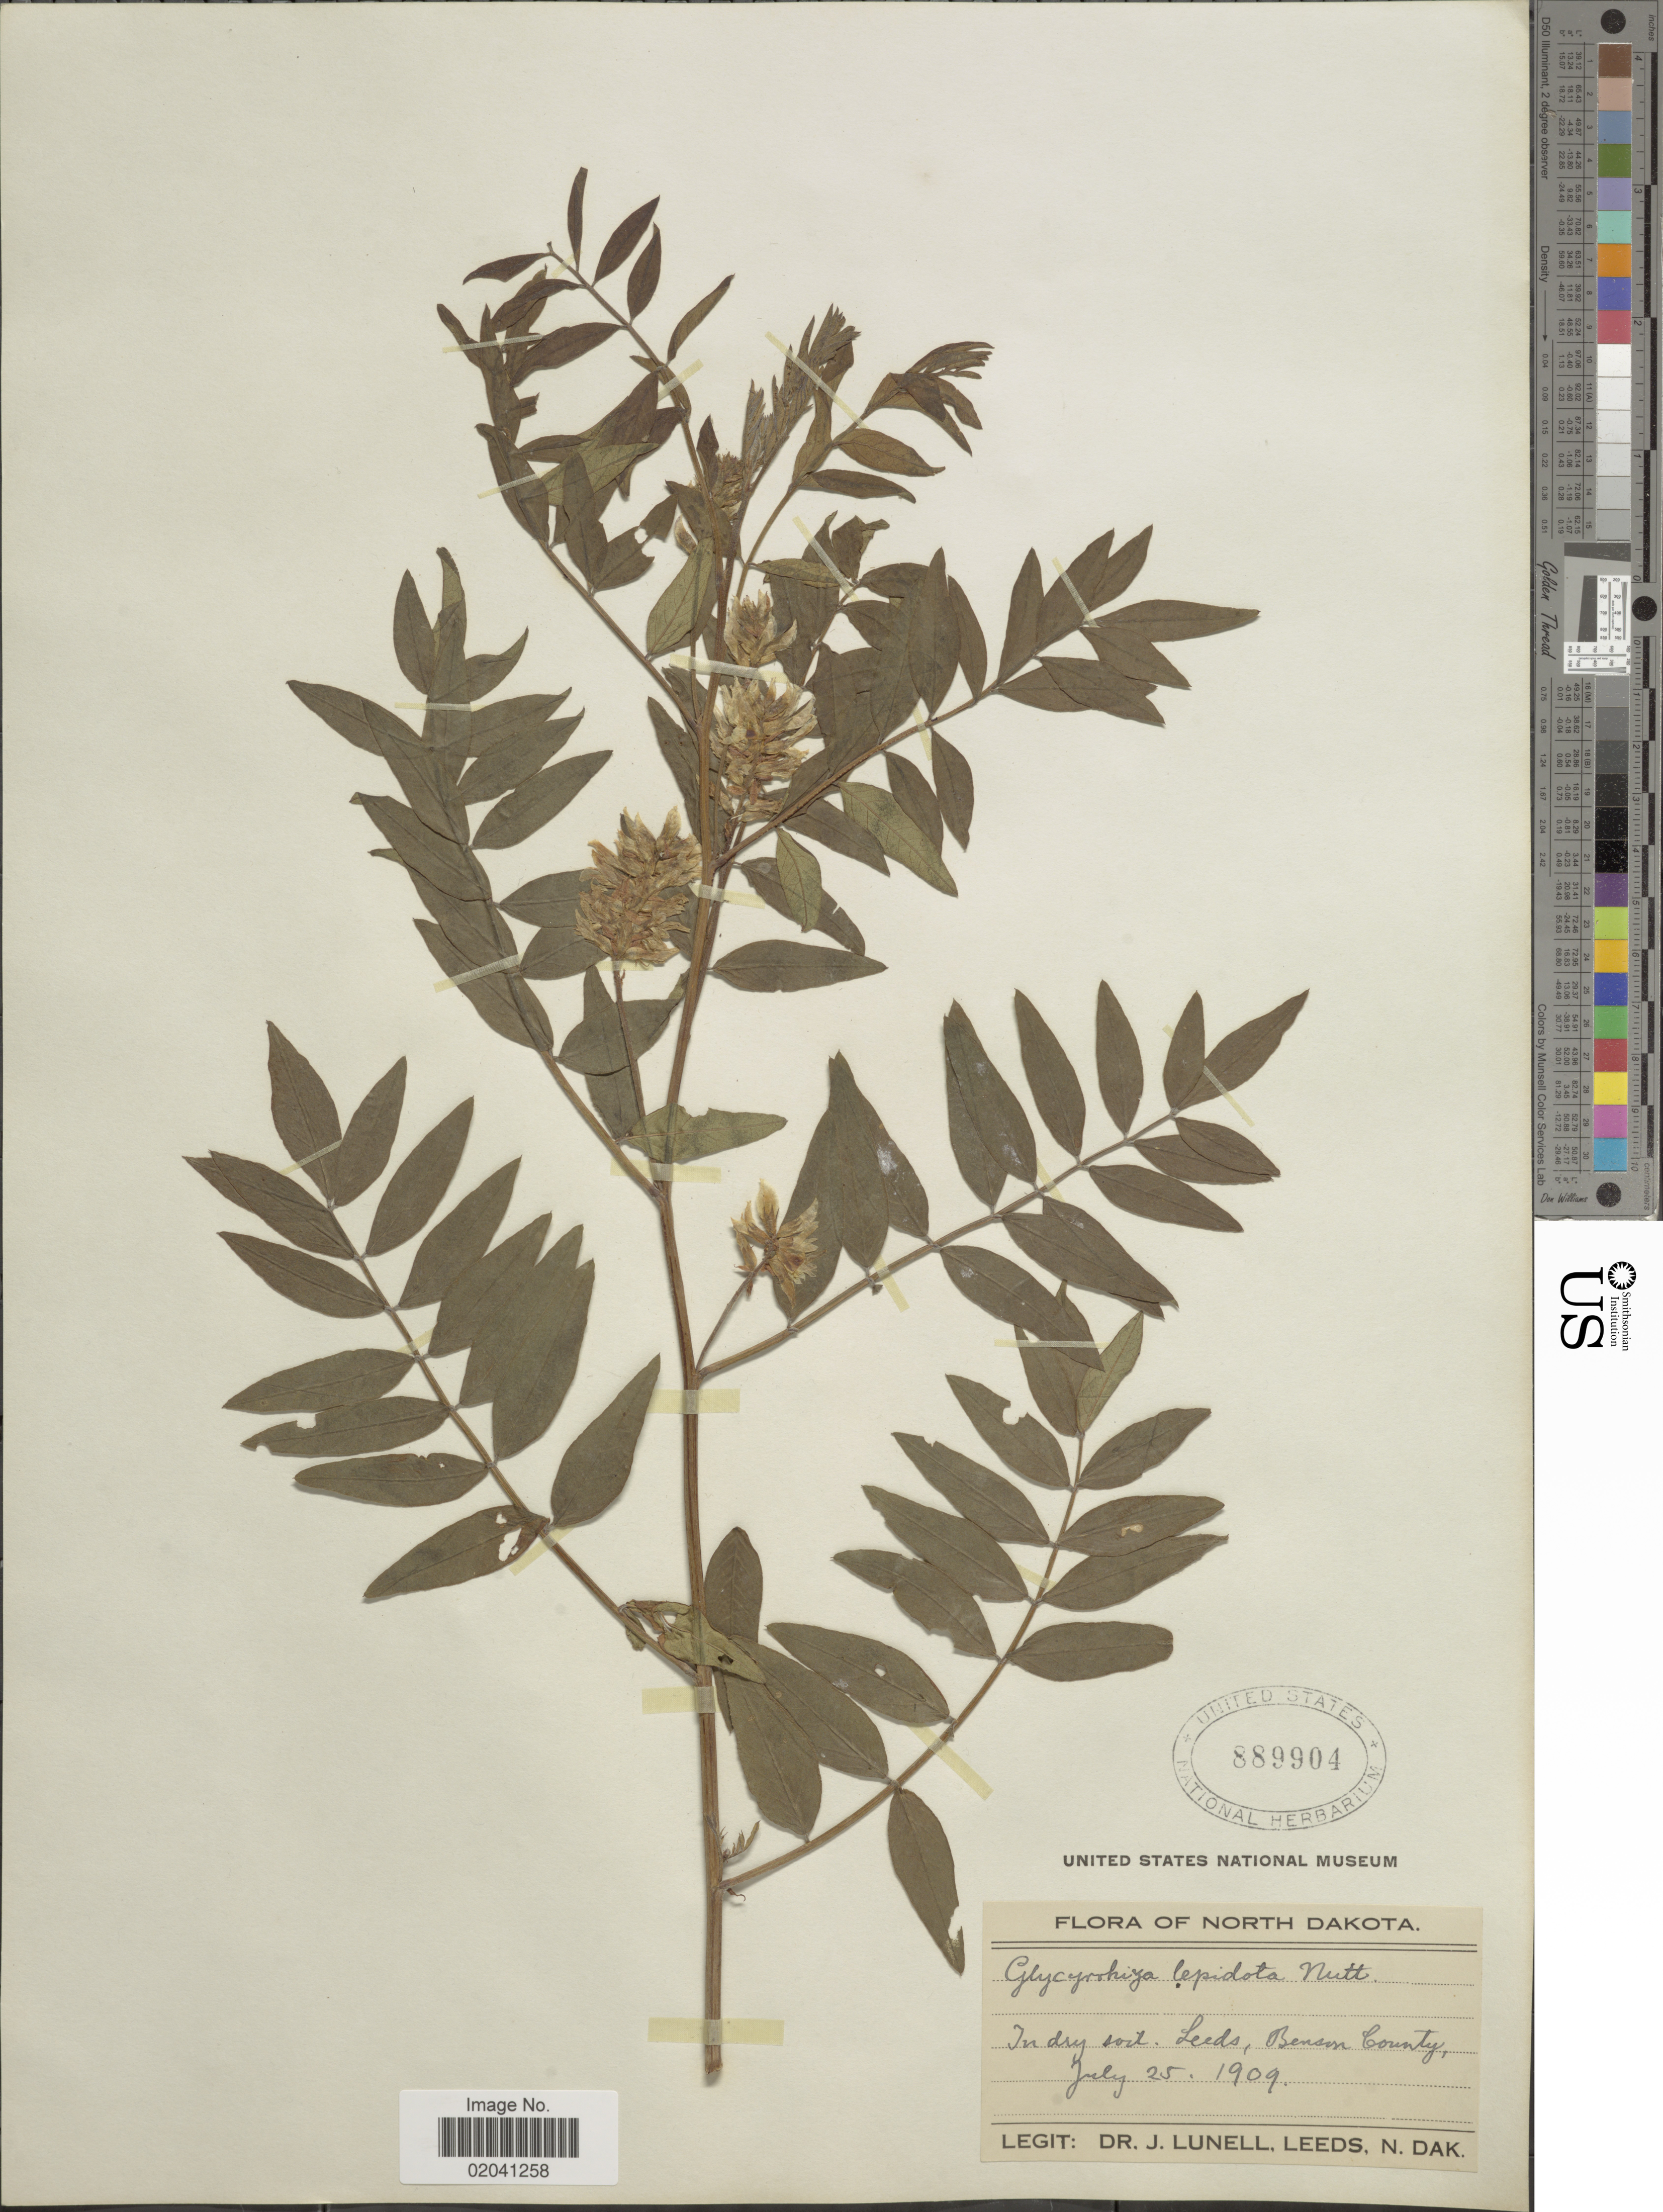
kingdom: Plantae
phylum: Tracheophyta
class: Magnoliopsida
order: Fabales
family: Fabaceae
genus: Glycyrrhiza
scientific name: Glycyrrhiza lepidota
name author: Pursh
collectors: J. Lunell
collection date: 1909-07-25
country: United States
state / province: North Dakota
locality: Leeds, Benson County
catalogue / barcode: US 889904